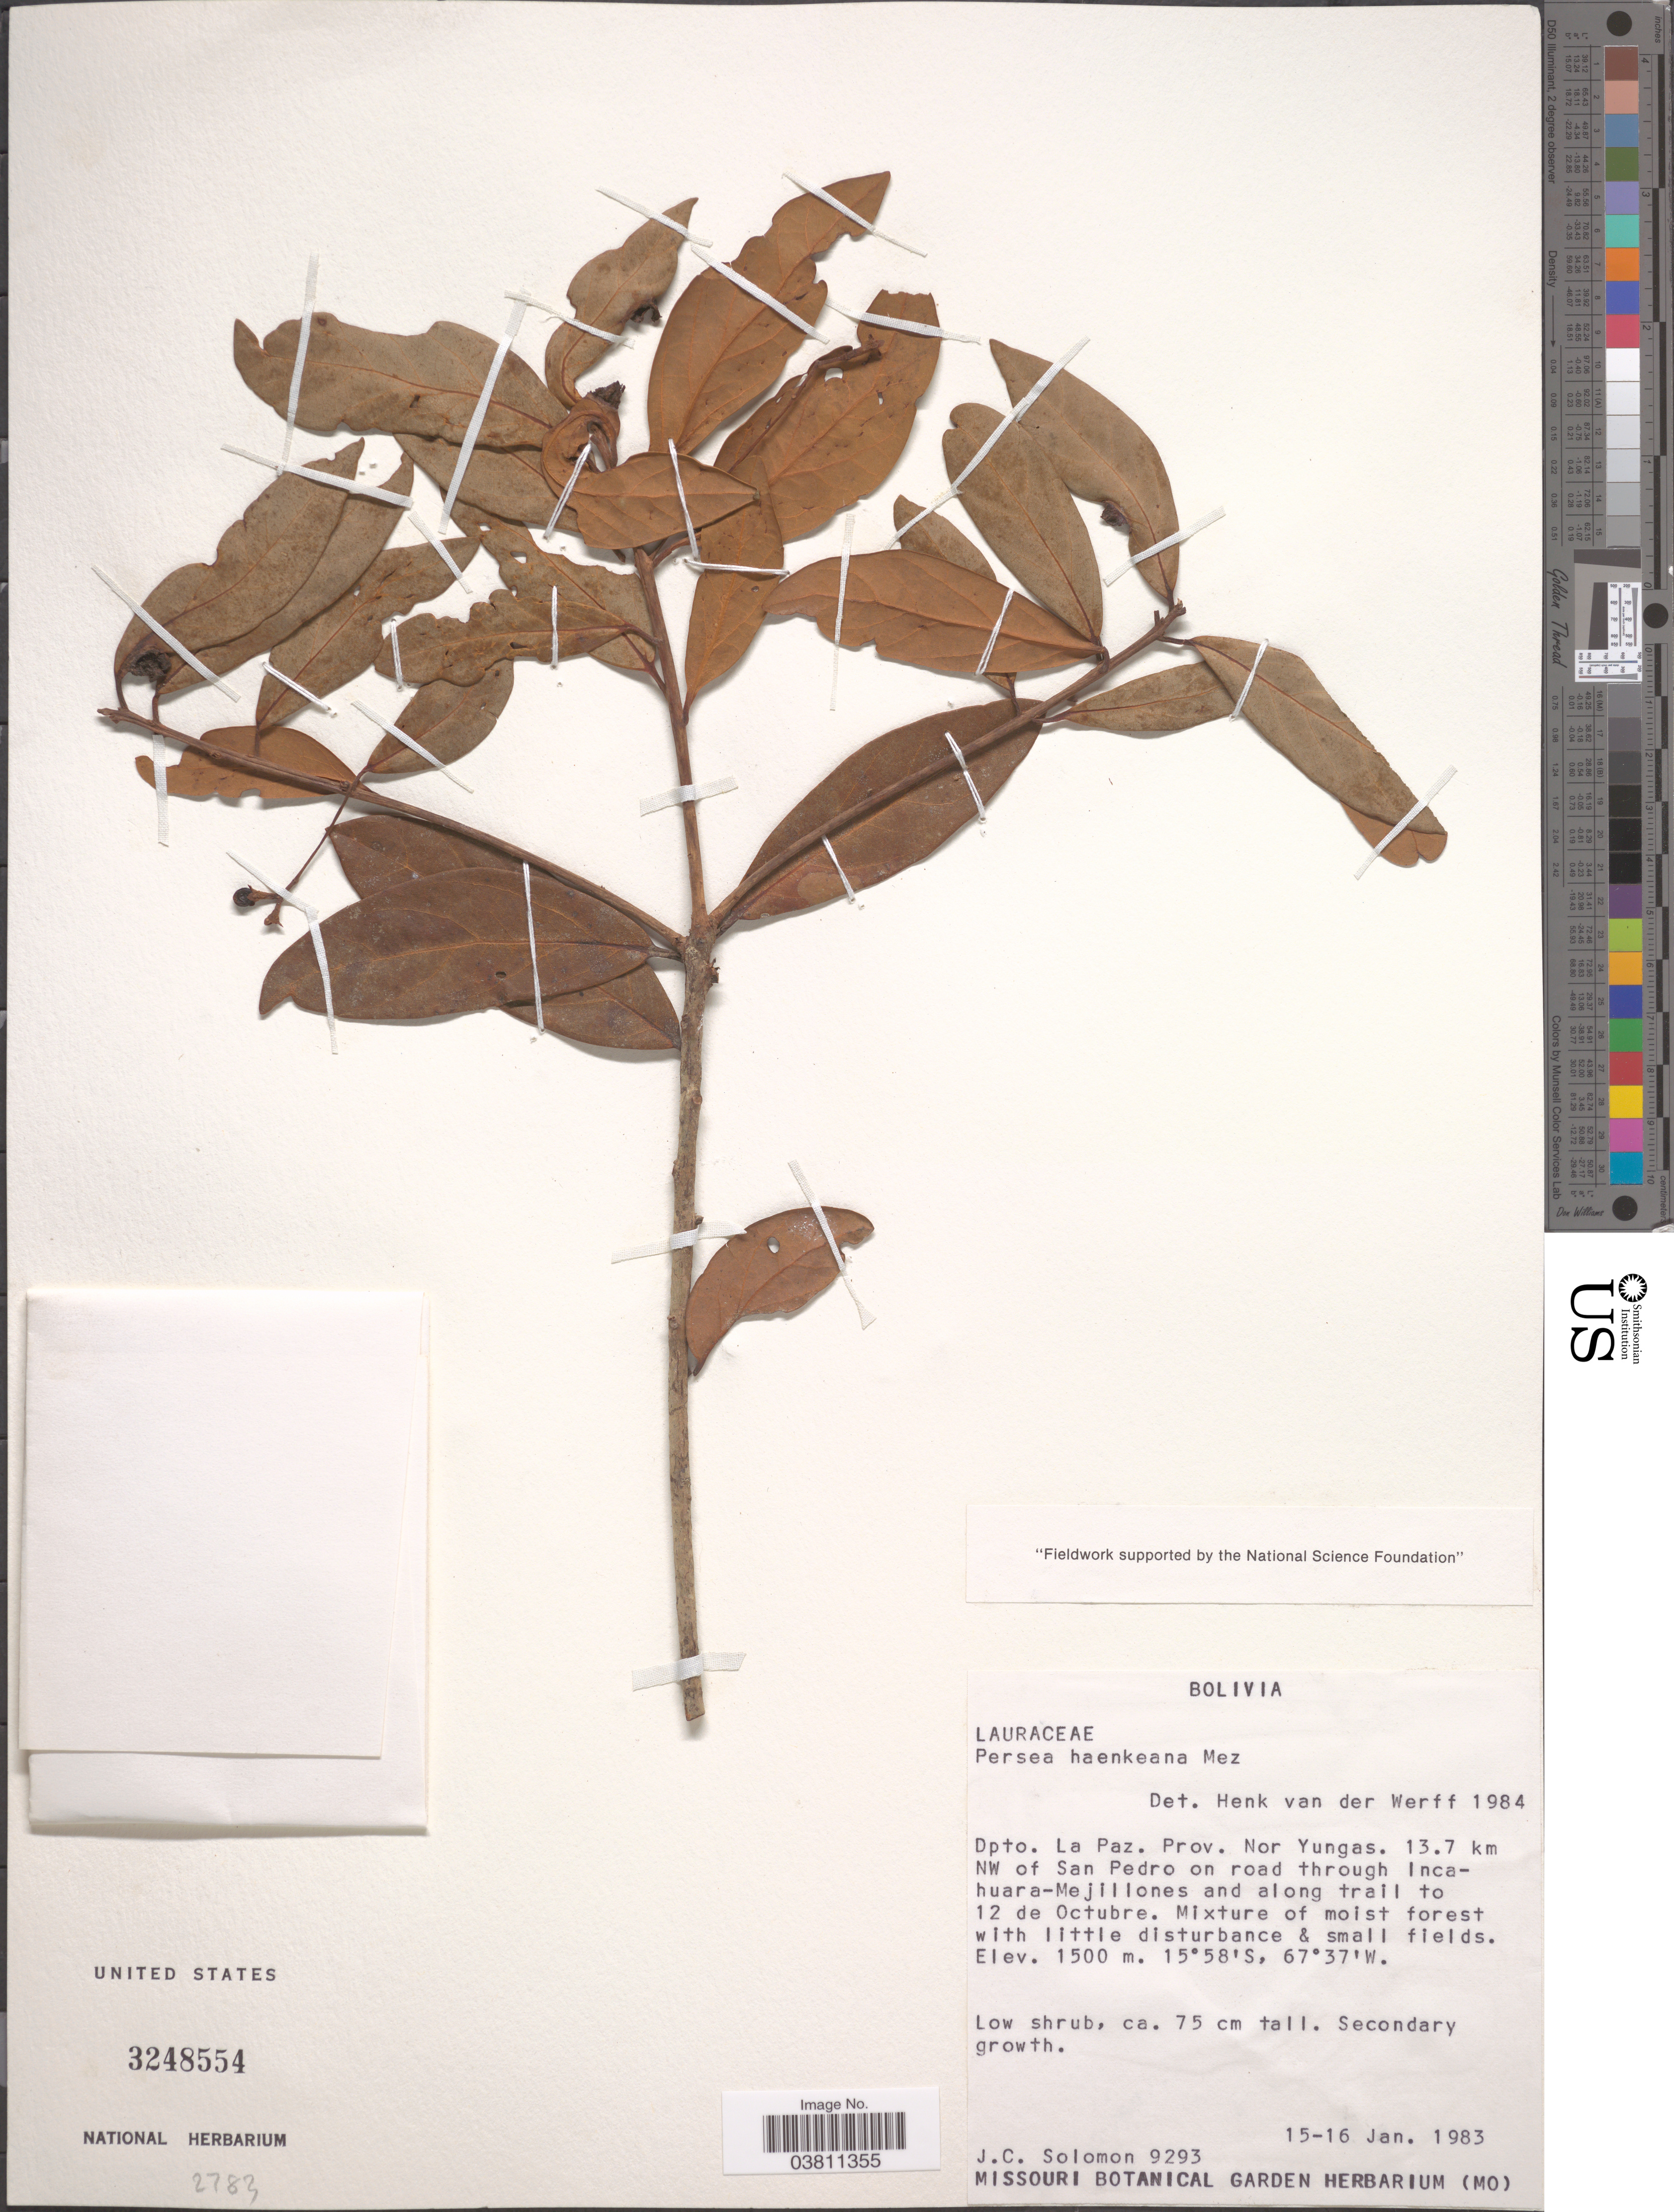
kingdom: Plantae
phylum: Tracheophyta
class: Magnoliopsida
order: Laurales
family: Lauraceae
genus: Persea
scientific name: Persea haenkeana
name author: Mez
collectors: J. C. Solomon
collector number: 9293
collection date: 1983-01-15/1983-01-16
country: Bolivia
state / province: La Paz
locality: Dpto. La Paz. Prov. Nor Yungas. 13.7 km NW of San Pedro on road through Incahuara-Mejillones and along trail to 12 de Octubre.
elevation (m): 1500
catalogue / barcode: US 3248554